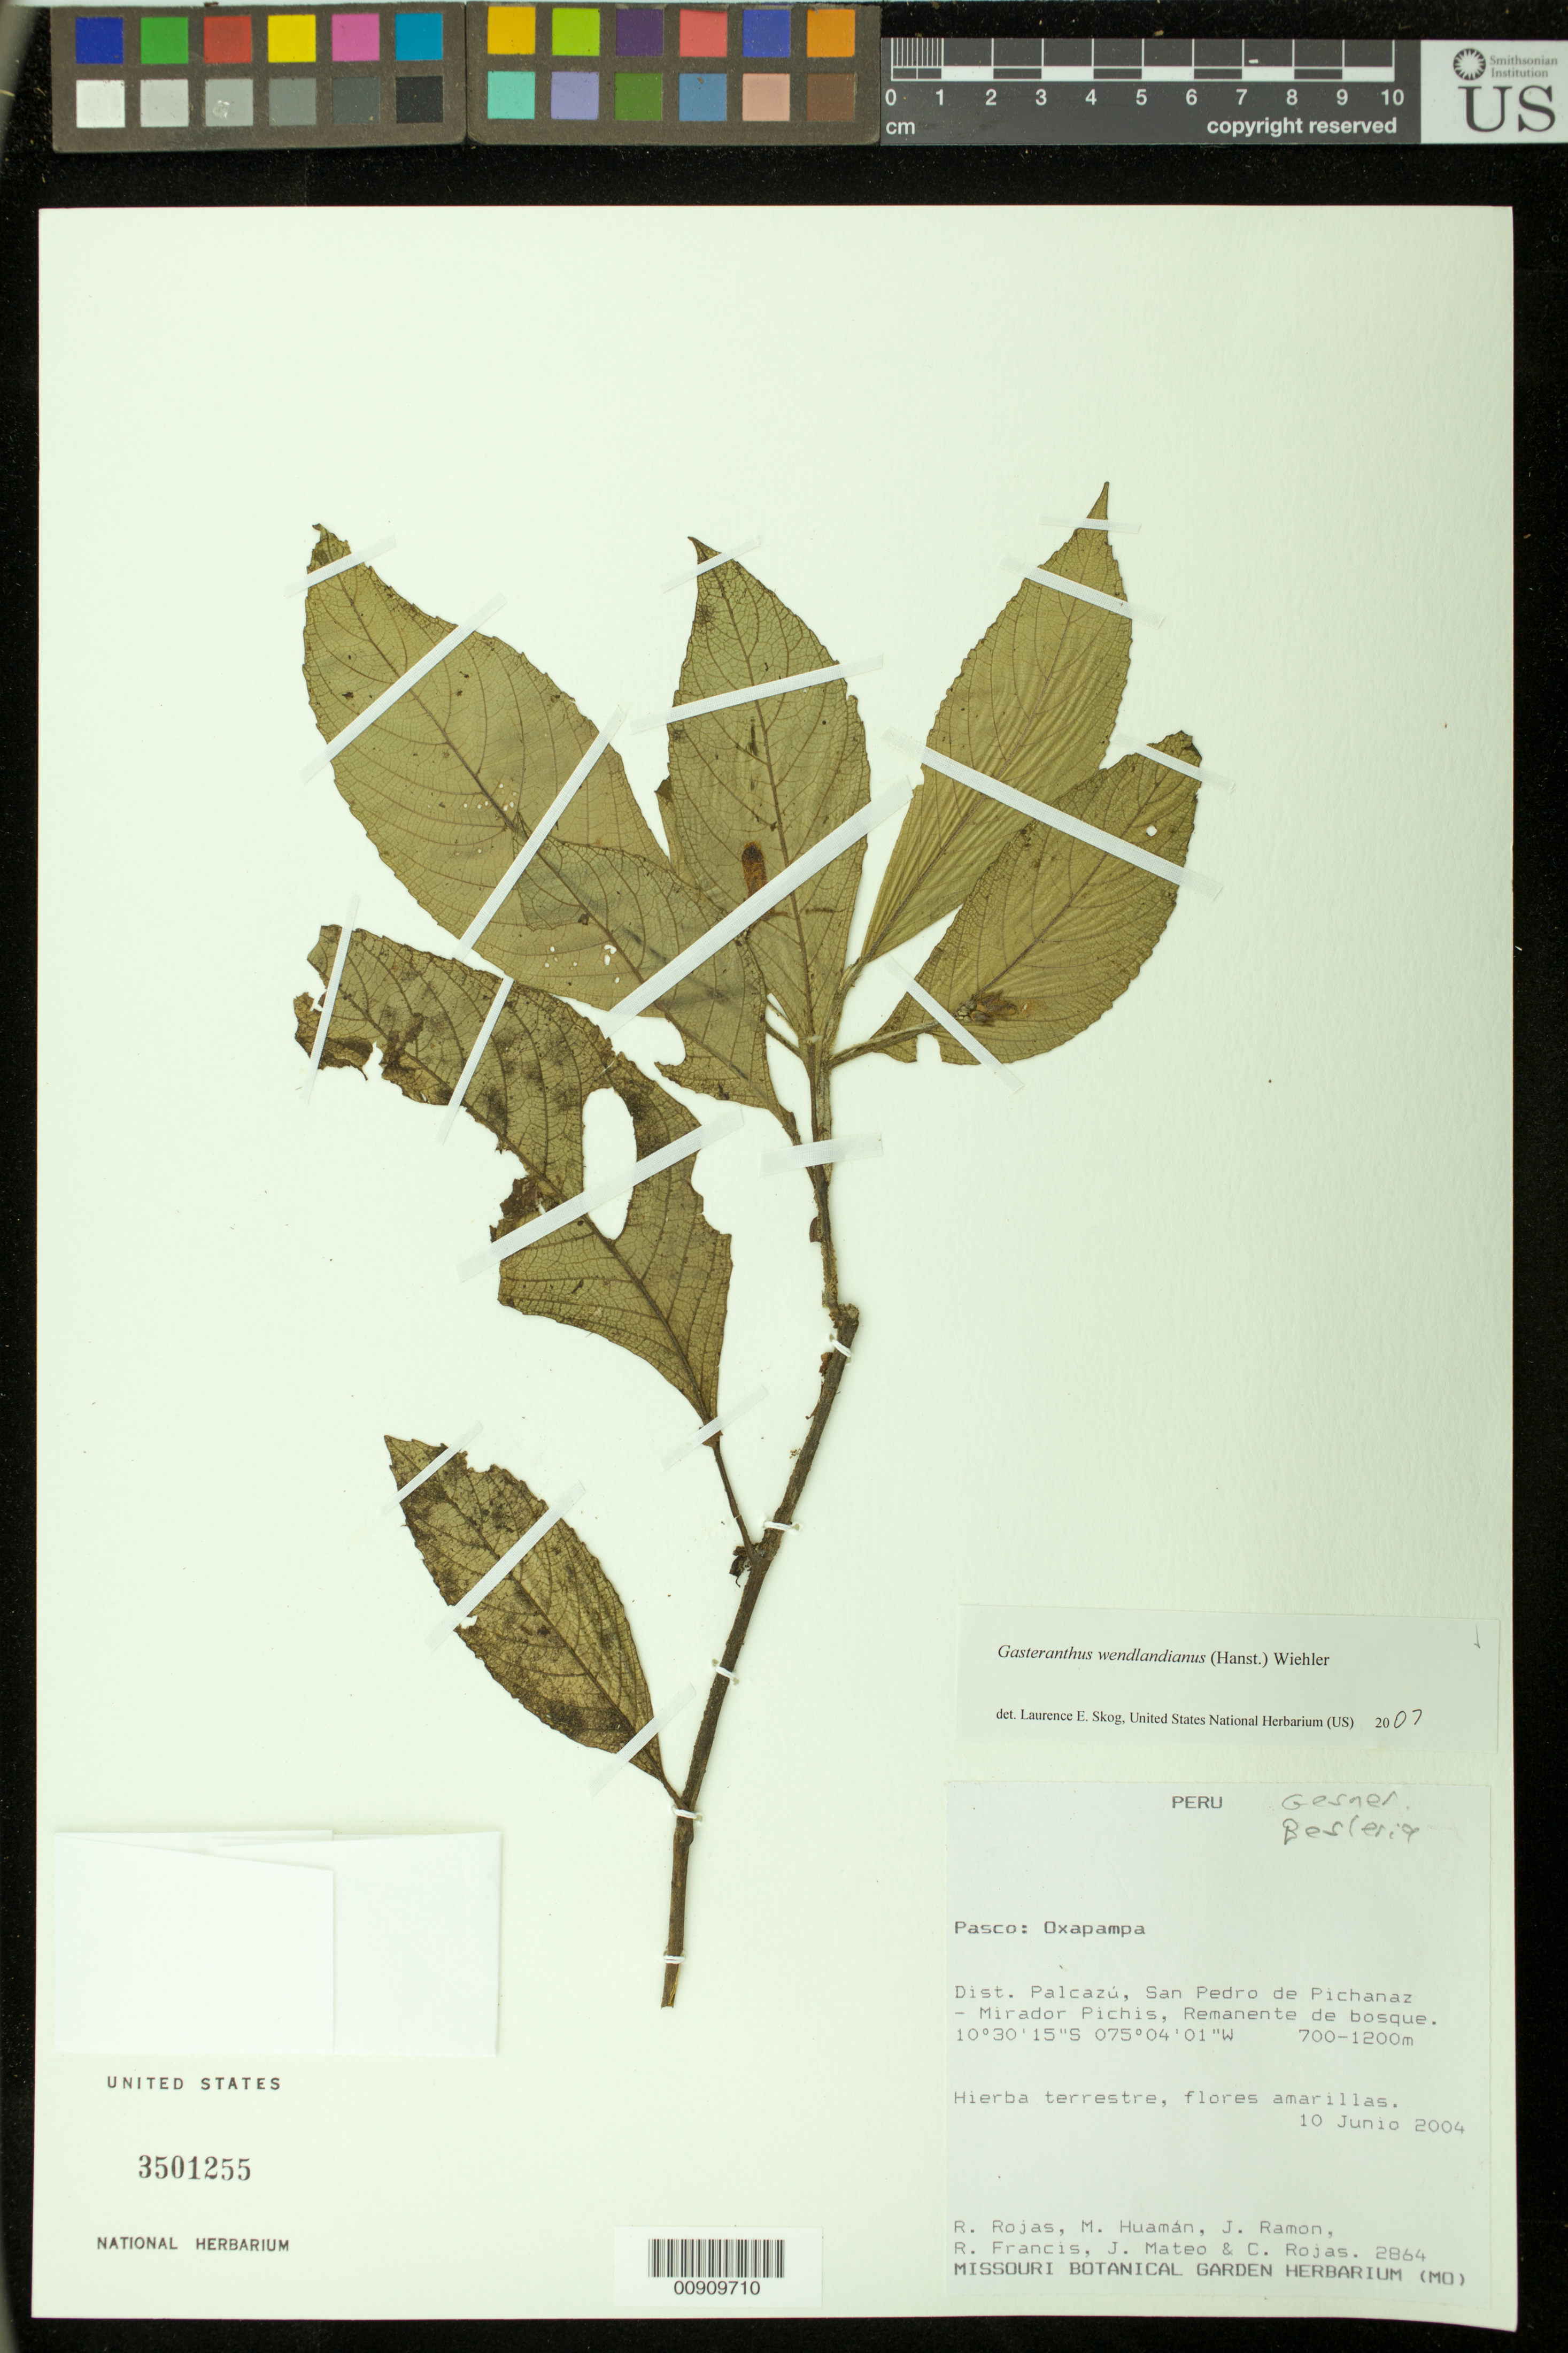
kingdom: Plantae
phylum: Tracheophyta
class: Magnoliopsida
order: Lamiales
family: Gesneriaceae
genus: Gasteranthus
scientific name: Gasteranthus wendlandianus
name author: (Hanst.) Wiehler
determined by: Skog, Laurence E.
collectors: R. Rojas & et al.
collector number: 2864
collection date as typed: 10 Jun 2004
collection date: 2004-06-10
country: Peru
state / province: Pasco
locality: Pasco: Oxapampa. Dist. Palcazú, San Pedro de Pichanaz - Mirador Pichis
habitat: Remanente de bosque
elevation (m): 700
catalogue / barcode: US 3501255